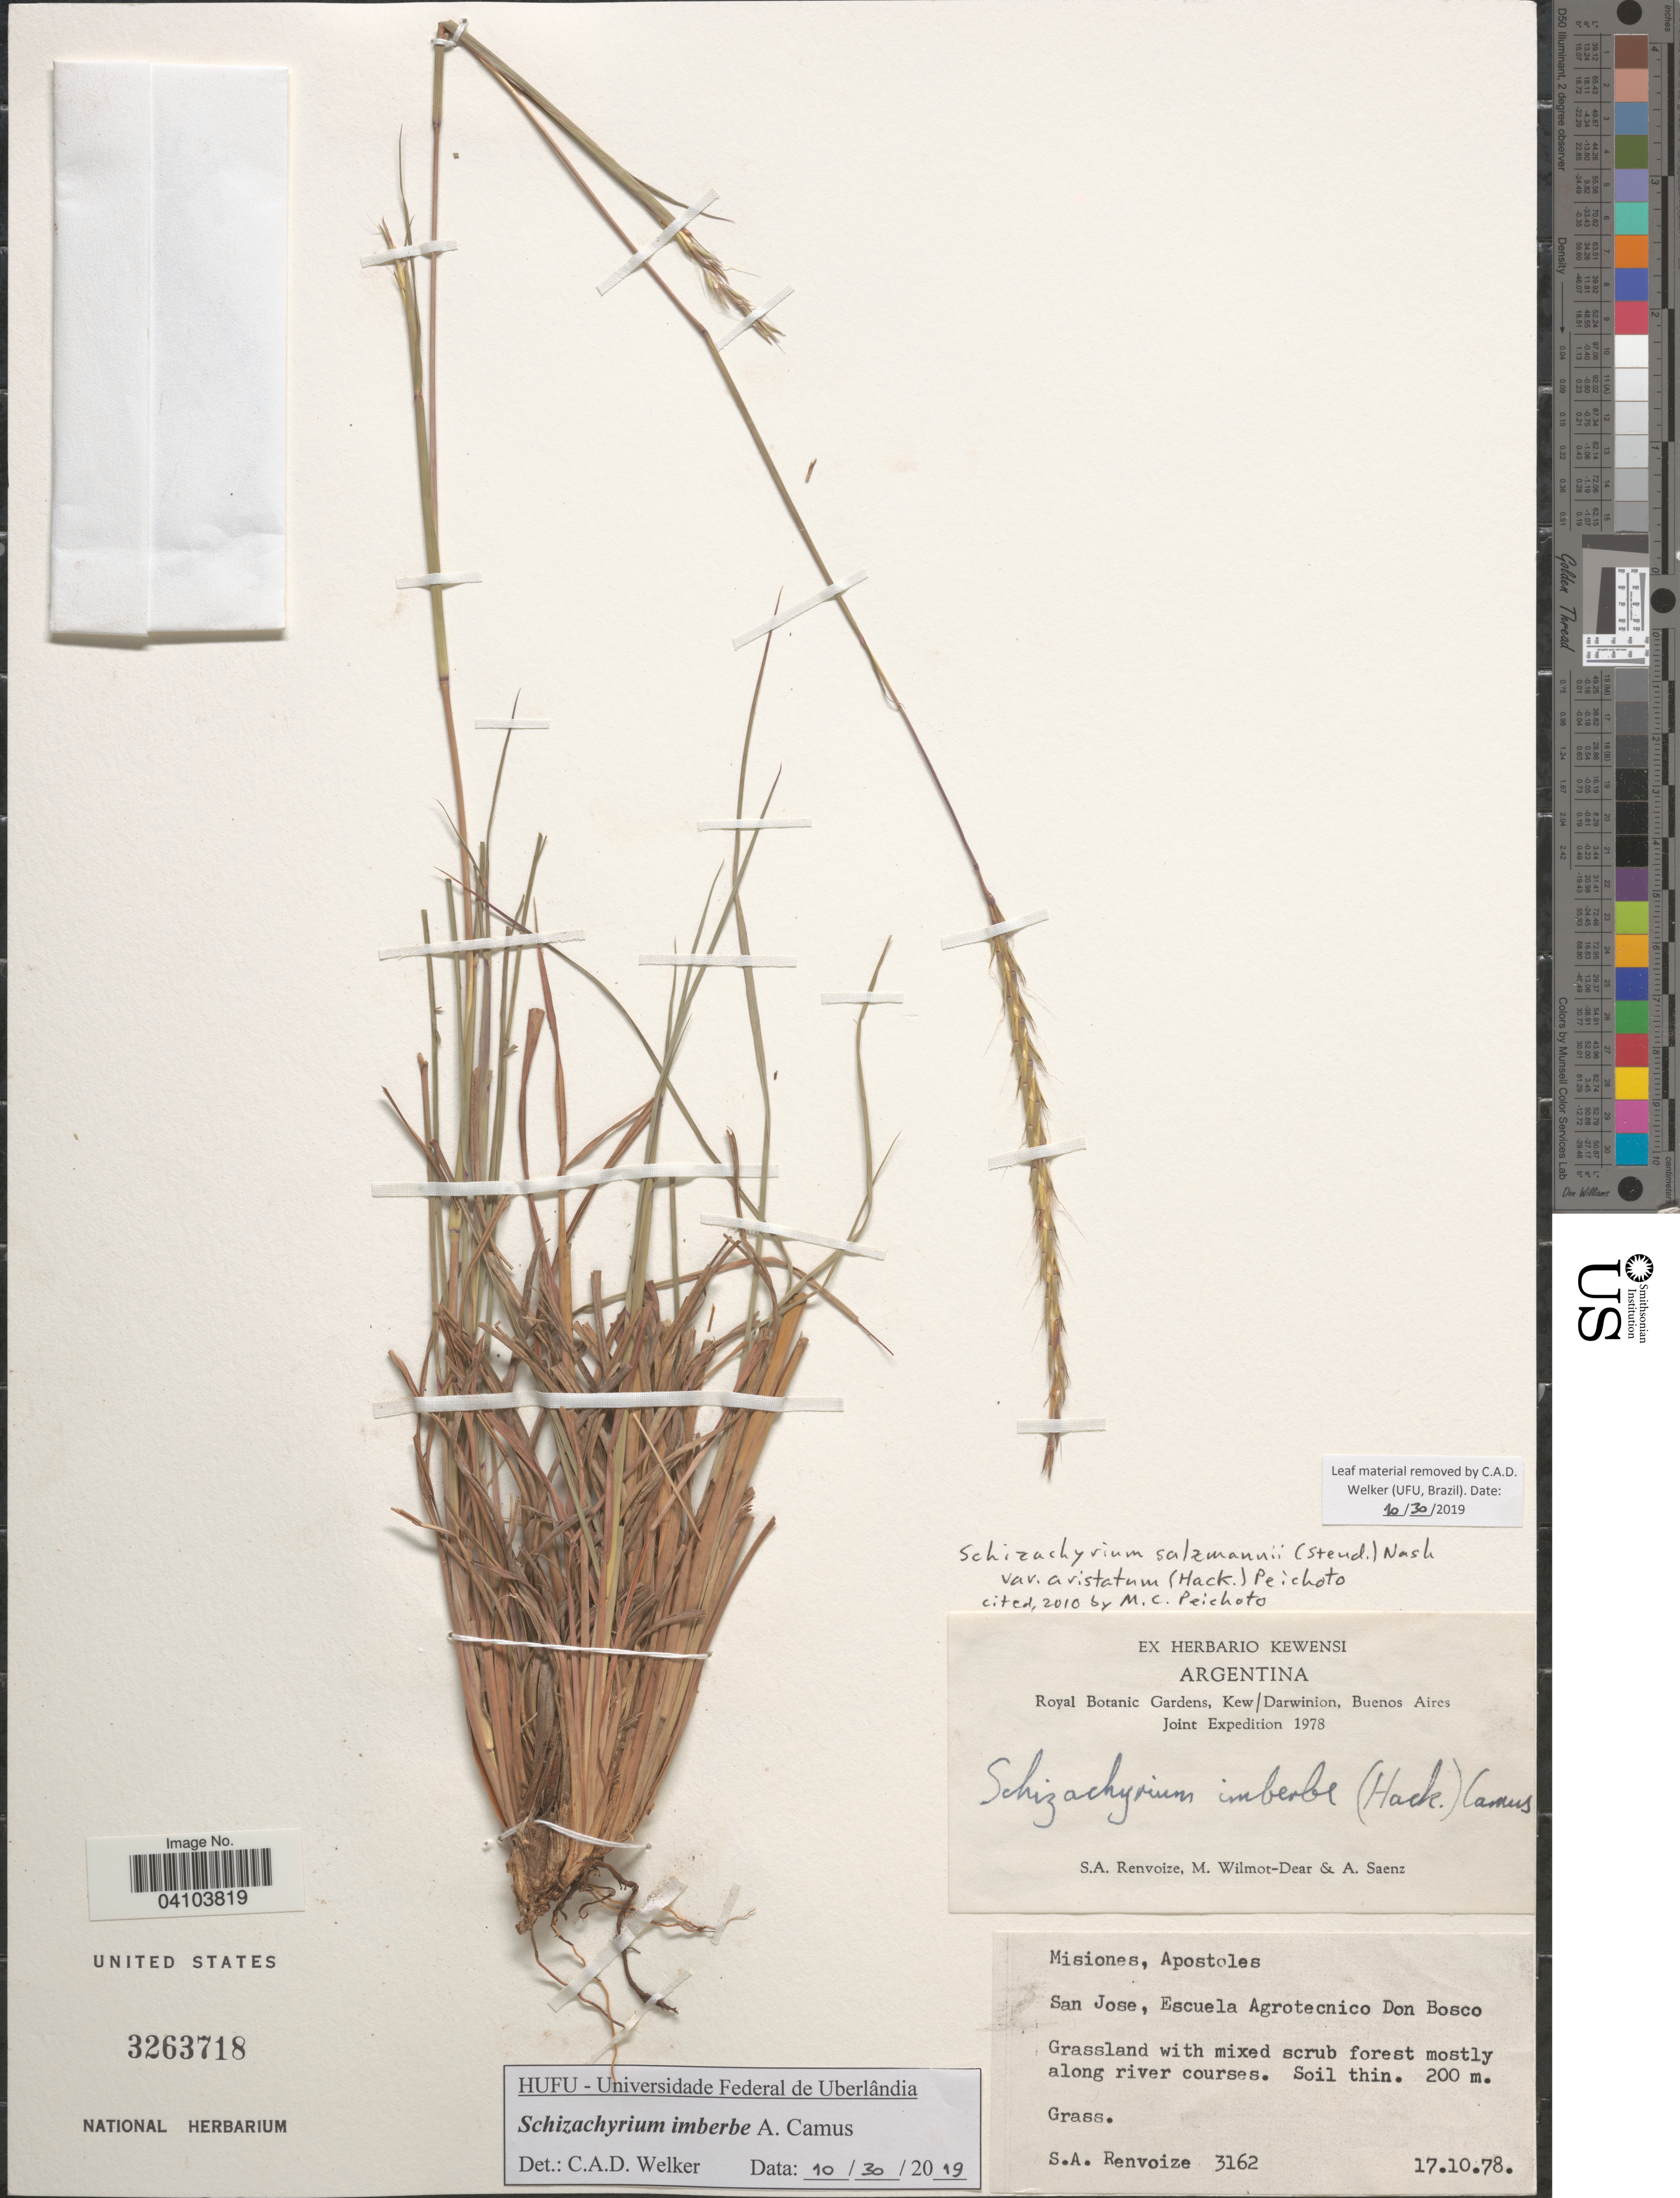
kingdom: Plantae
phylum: Tracheophyta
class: Liliopsida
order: Poales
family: Poaceae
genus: Schizachyrium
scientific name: Schizachyrium salzmanii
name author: (Trin. ex Steud.) Nash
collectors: S. A. Renvoize, M. Wilmot-Dear & A. Saenz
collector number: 3162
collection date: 1978-10-17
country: Argentina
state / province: Misiones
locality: Royal Botanic Gardens, Kew/Darwinion, Buenos Aires Joint Expedition 1978. Apostoles. San Jose, Escuela Agrotecnico Don Bosco.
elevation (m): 200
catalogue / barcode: US 3263718